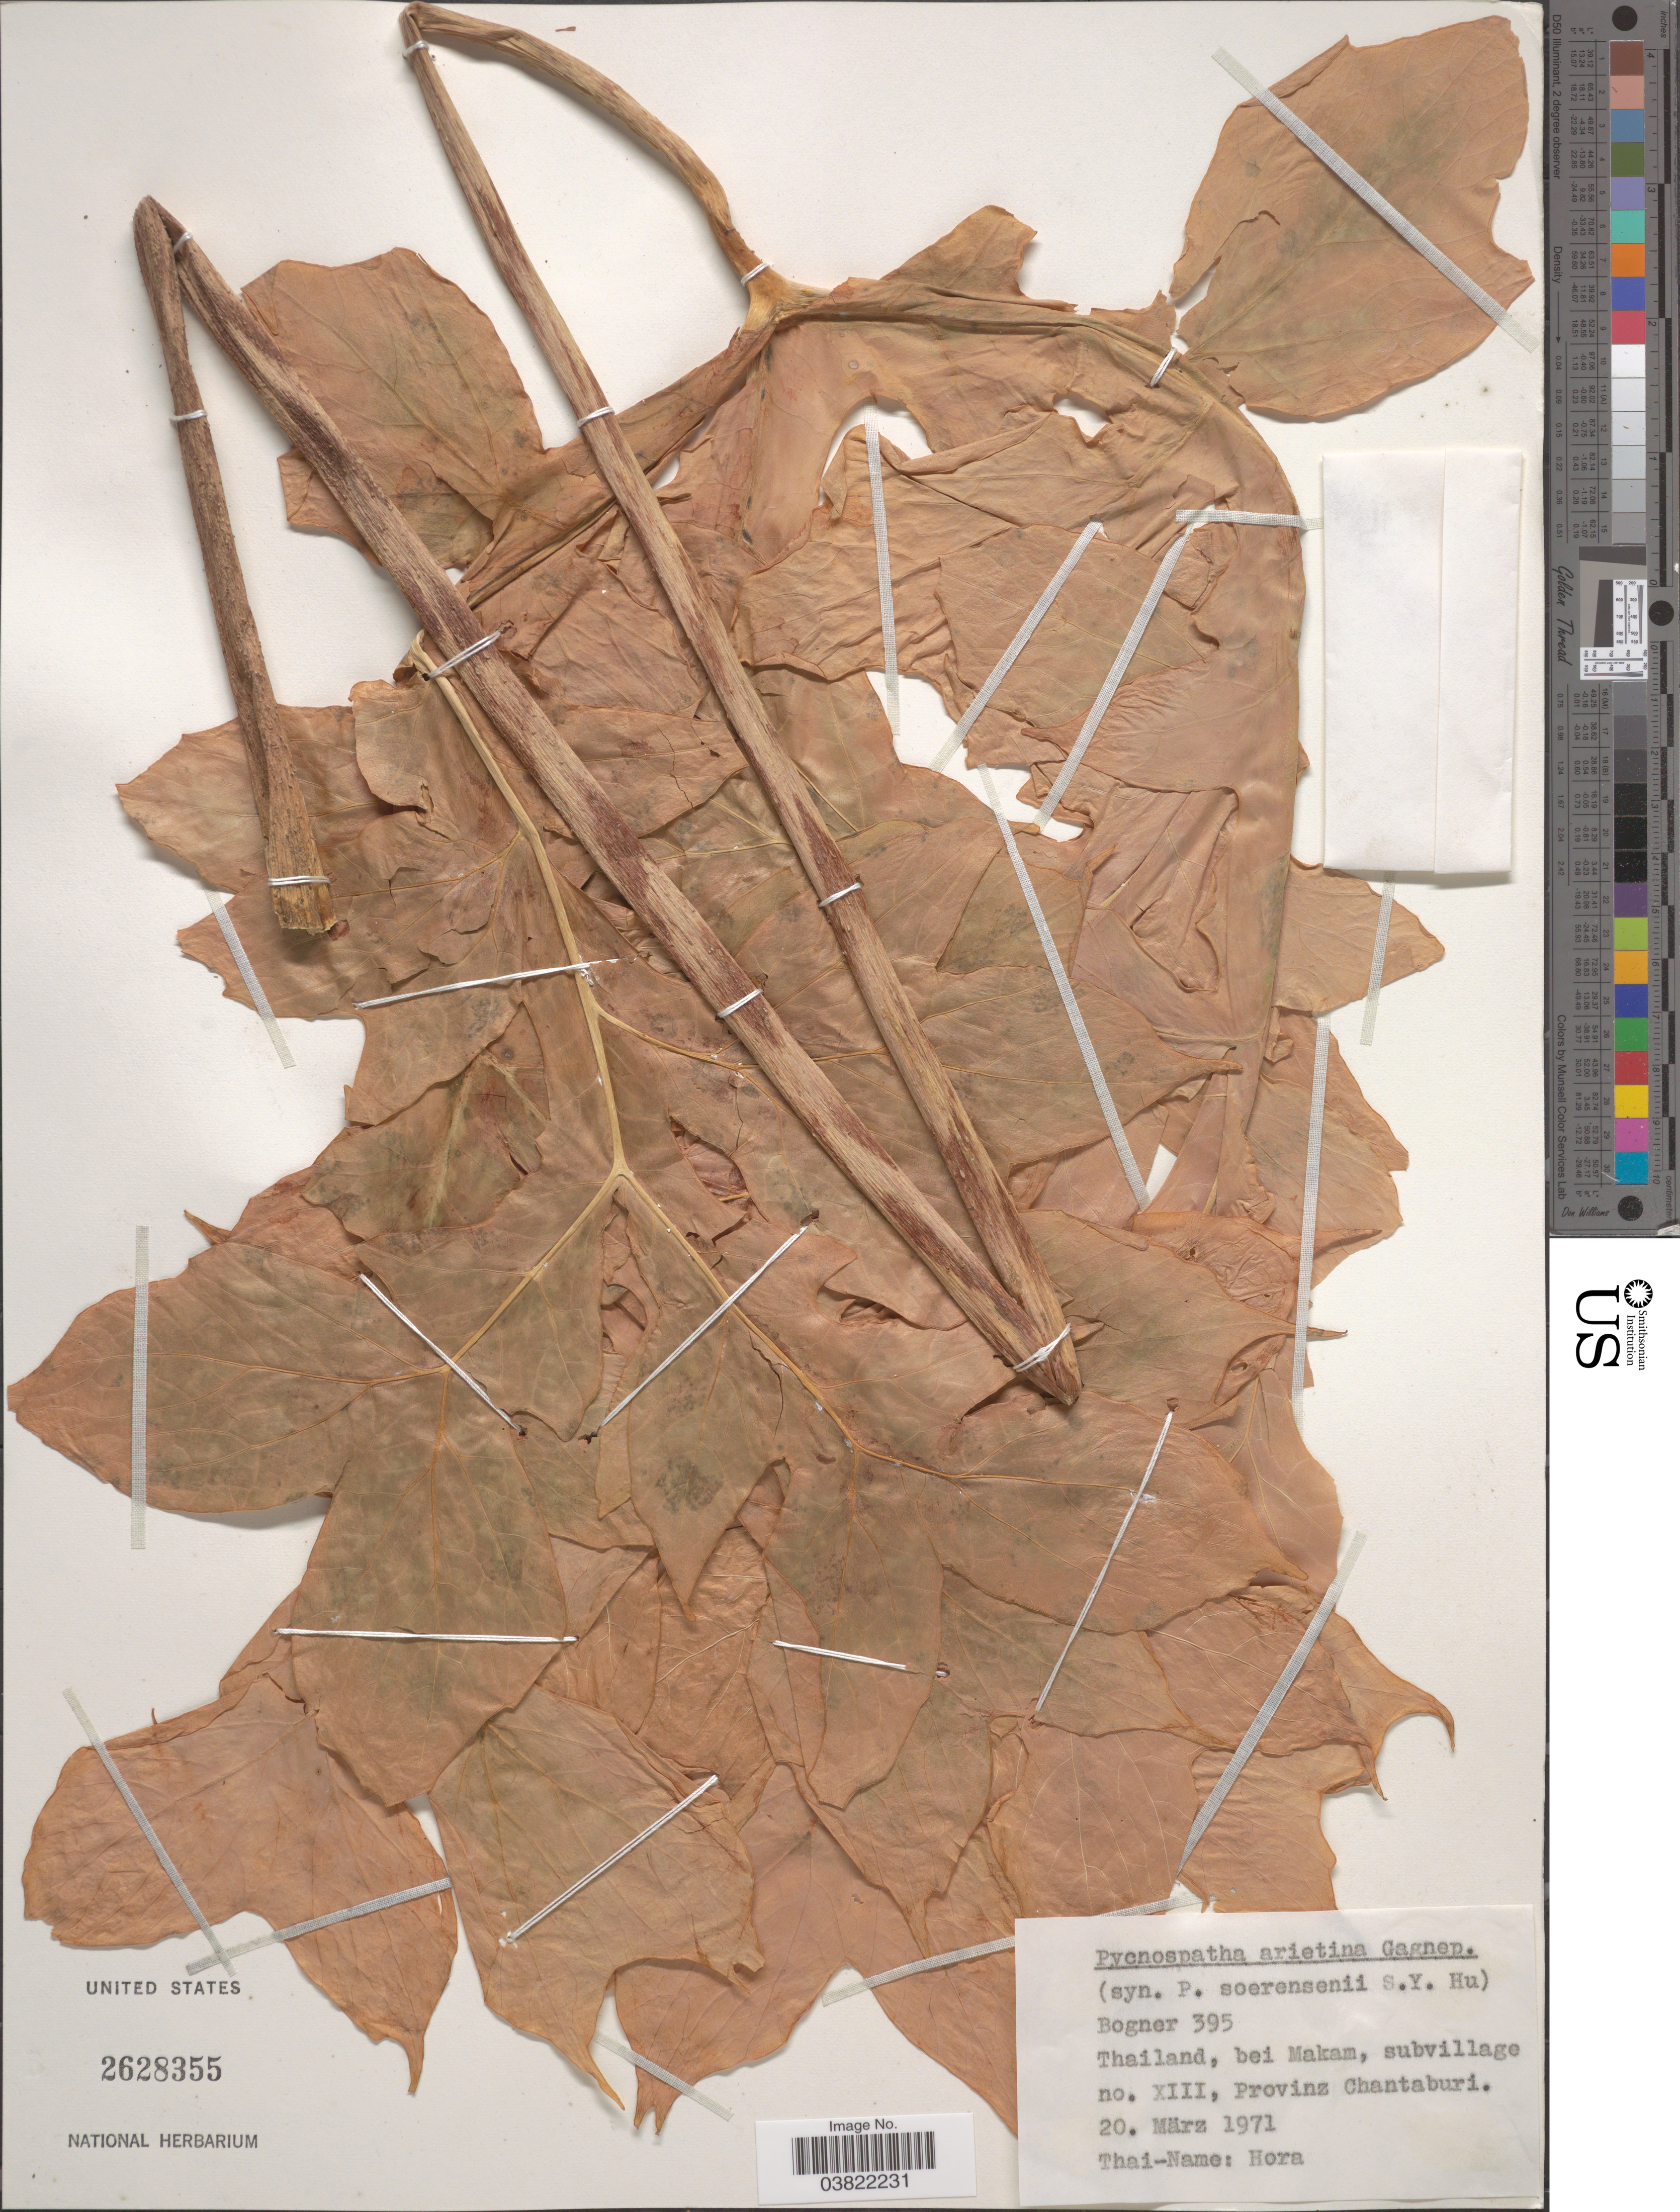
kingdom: Plantae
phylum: Tracheophyta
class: Liliopsida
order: Alismatales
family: Araceae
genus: Pycnospatha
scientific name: Pycnospatha arietina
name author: Gagnep.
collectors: Bogner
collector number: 395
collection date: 1971-03-20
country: Thailand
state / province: Chanthaburi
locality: Bei Makam, subvillage.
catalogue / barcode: US 2628355